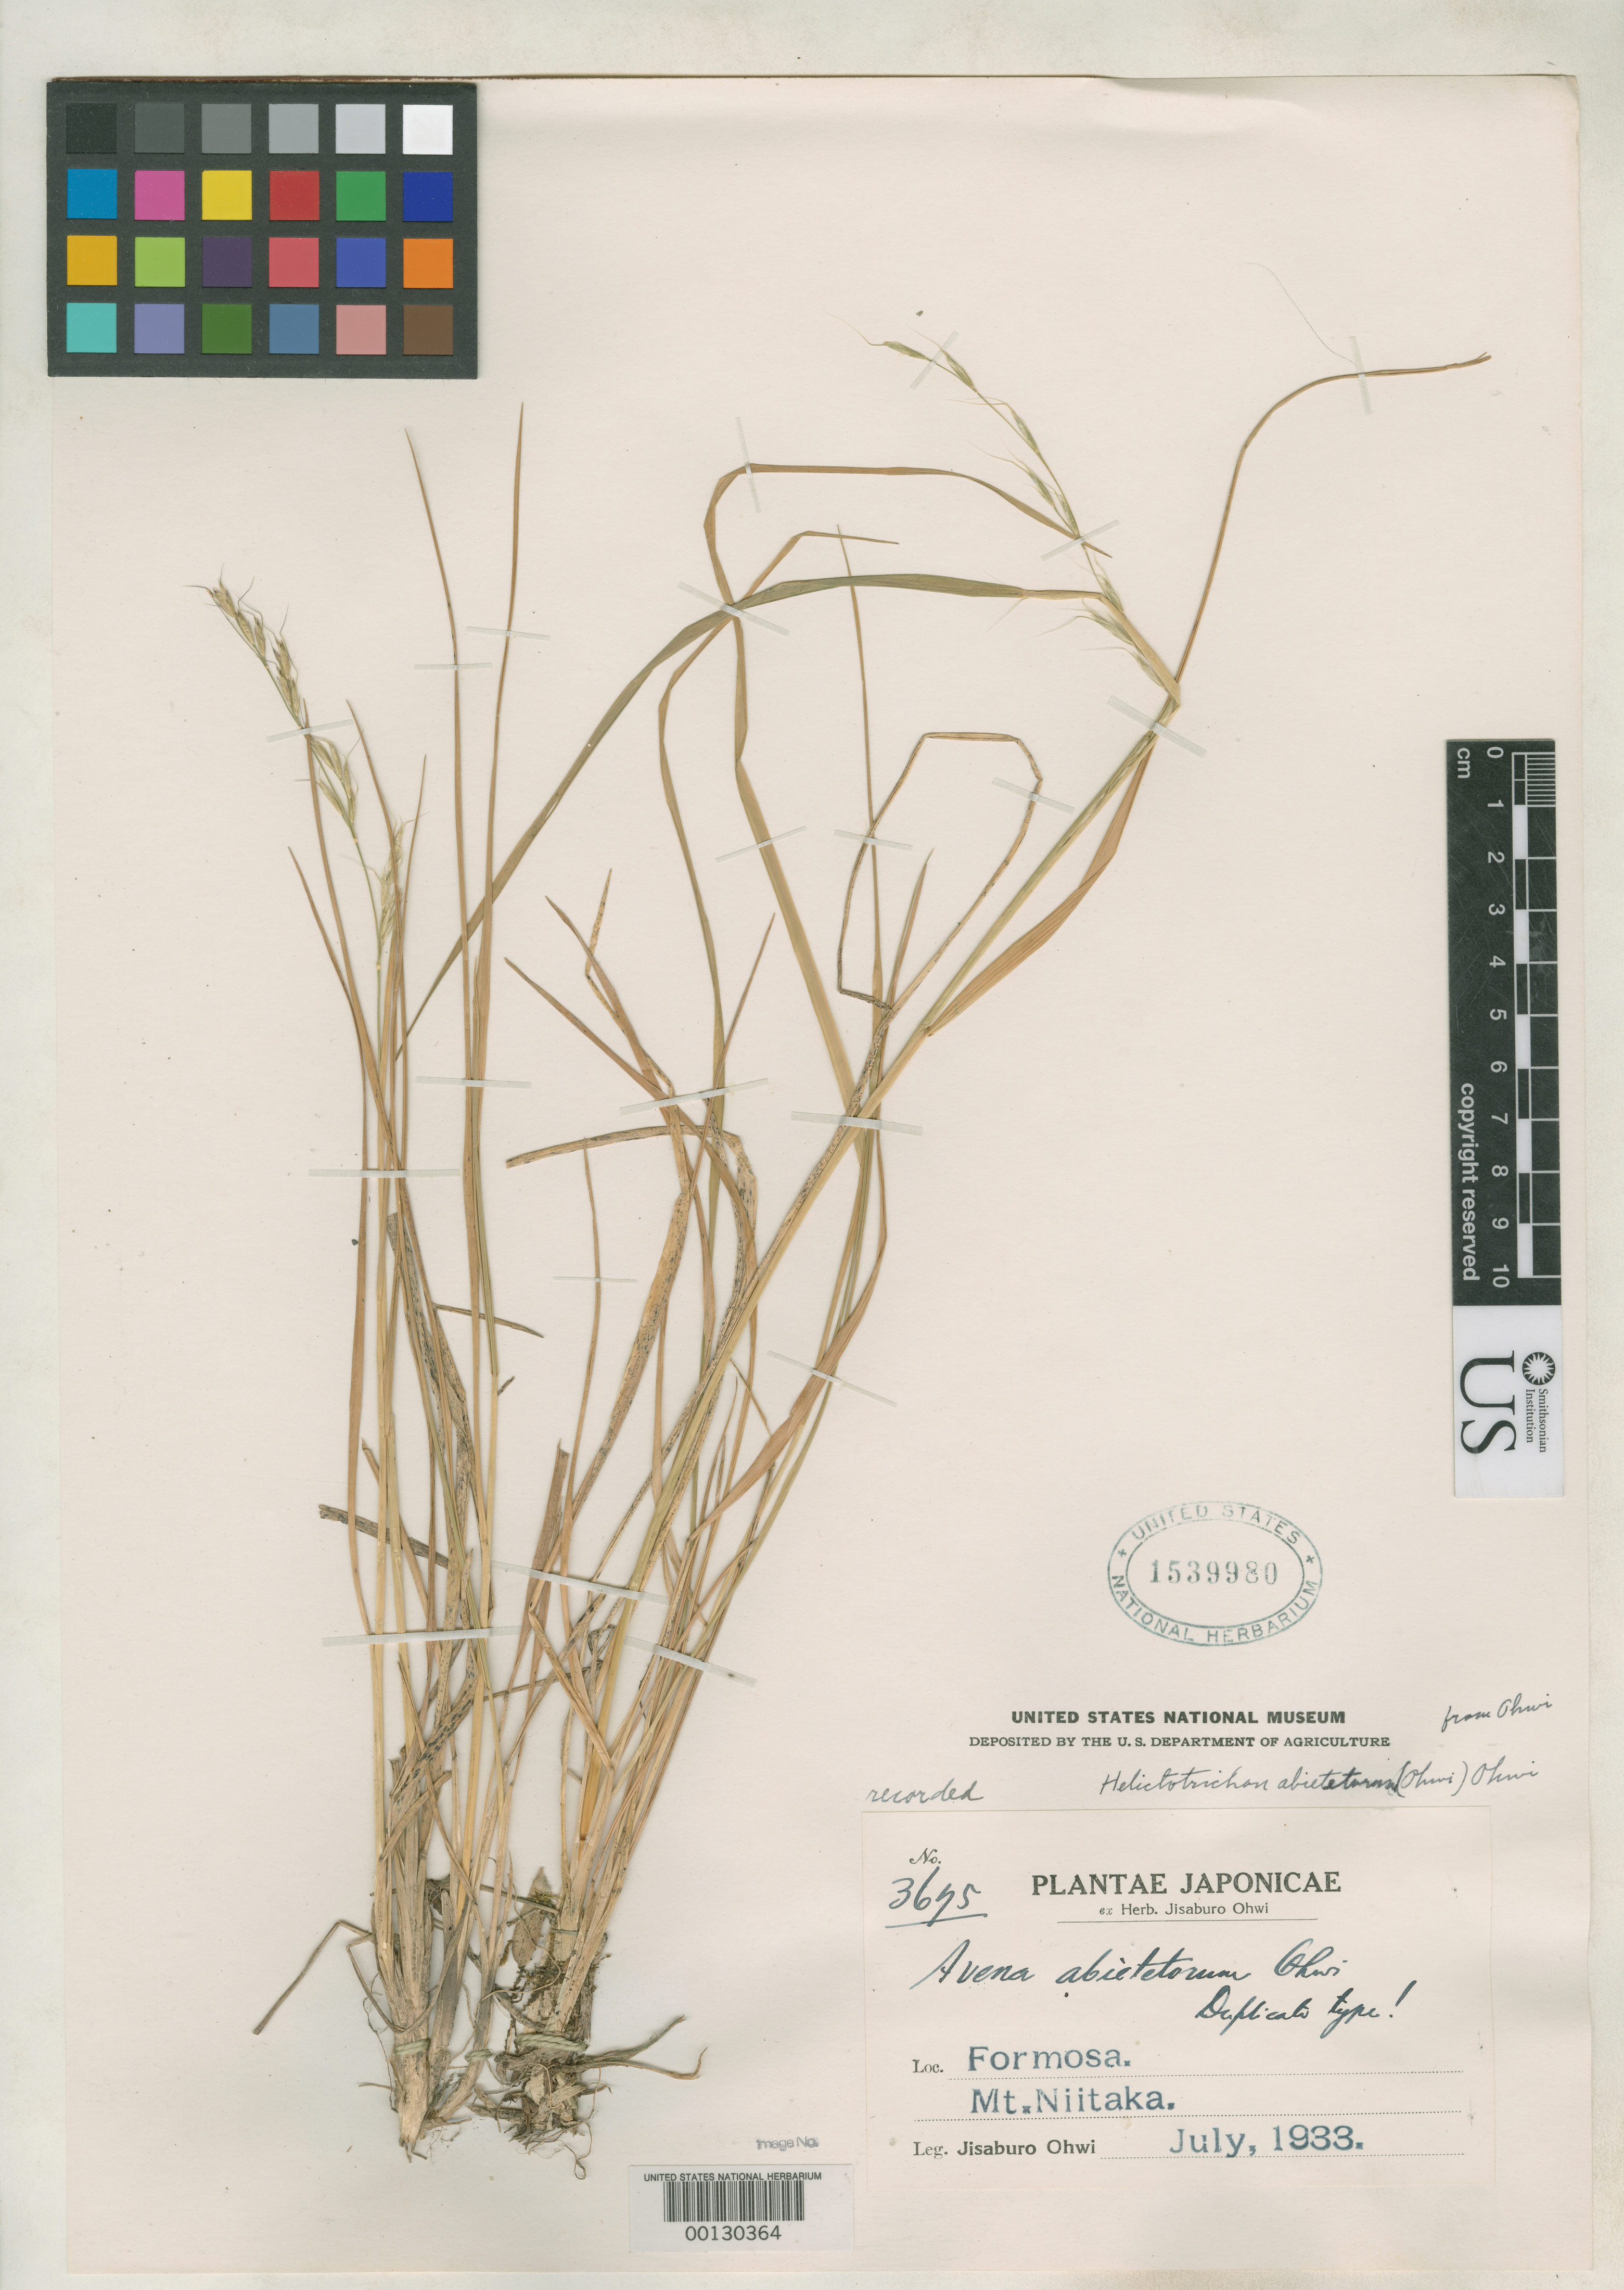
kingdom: Plantae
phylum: Tracheophyta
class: Liliopsida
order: Poales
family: Poaceae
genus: Avena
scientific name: Avena abietetorum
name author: Ohwi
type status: Isotype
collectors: J. Ohwi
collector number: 3675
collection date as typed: Jul 1933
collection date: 1933-07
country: Taiwan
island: Taiwan [Formosa]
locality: Mt. Niitaka.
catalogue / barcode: US 1539980